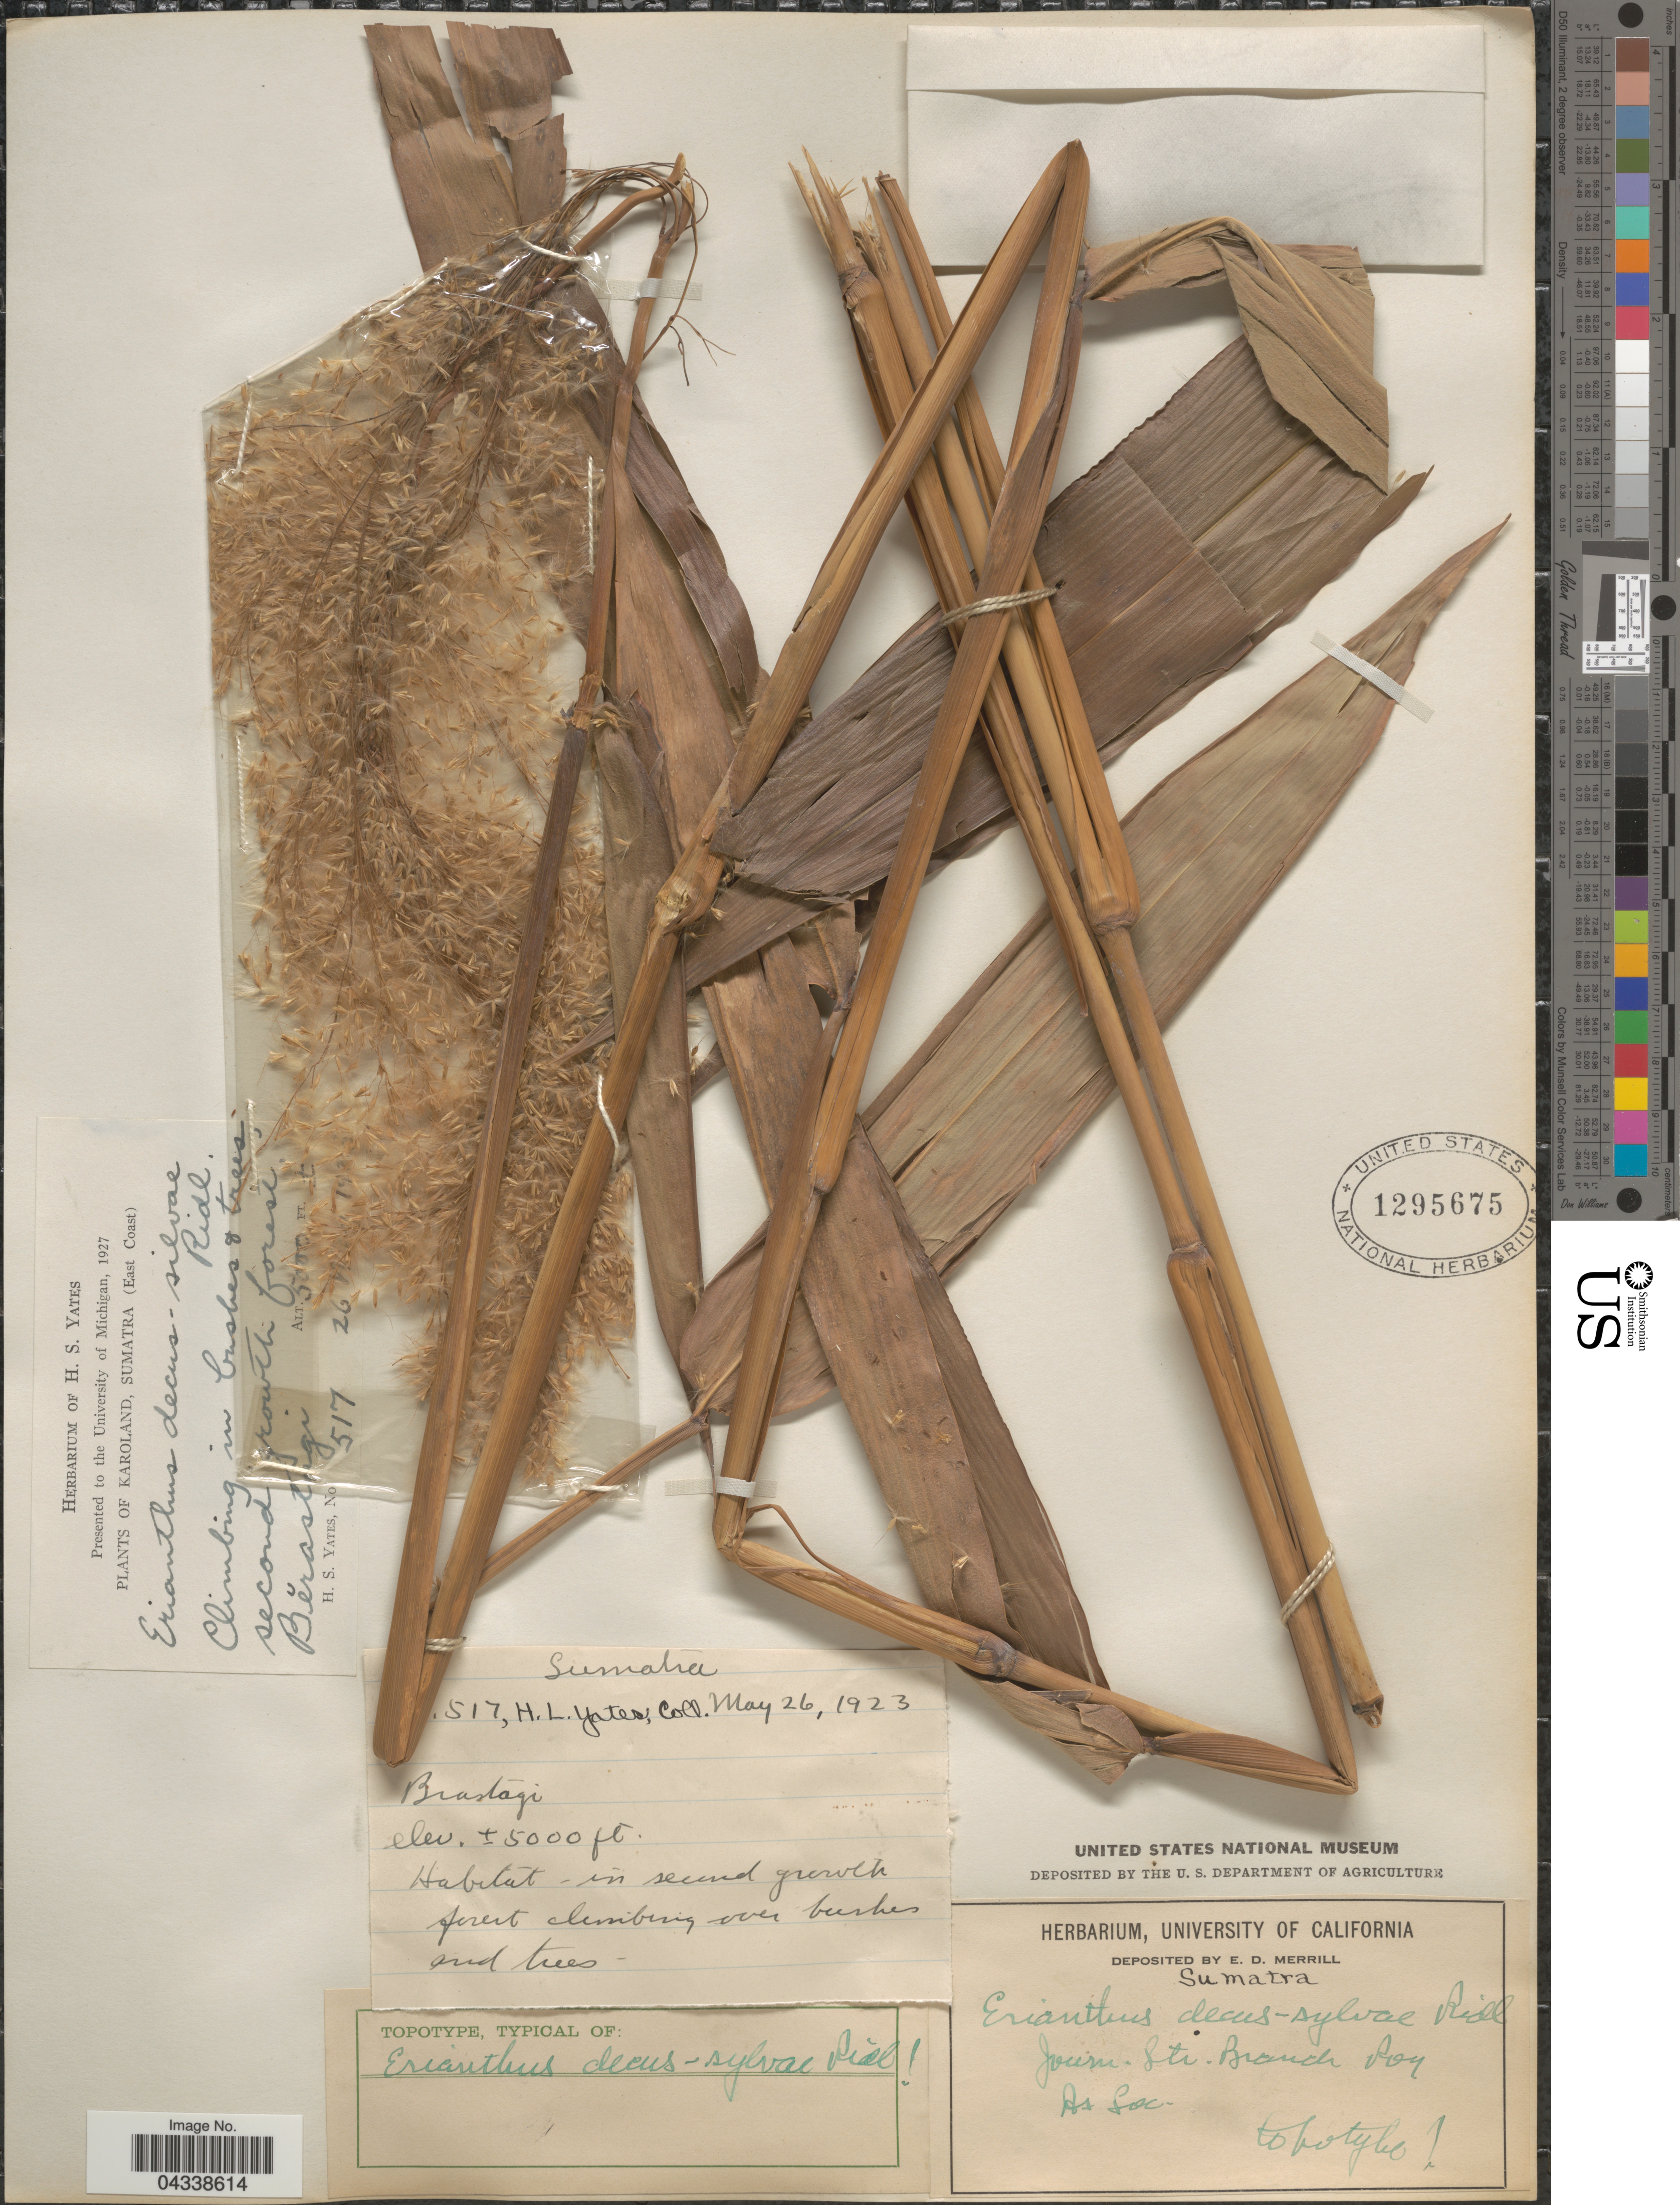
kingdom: Plantae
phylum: Tracheophyta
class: Liliopsida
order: Poales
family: Poaceae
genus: Saccharum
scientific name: Saccharum beccarii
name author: (Stapf) Cope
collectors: H. S. Yates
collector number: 517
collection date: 1923-05-26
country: Indonesia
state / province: Sumatra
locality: Karoland, Sumatra (East Coast). Běrastagi.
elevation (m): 1524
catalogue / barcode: US 1295675